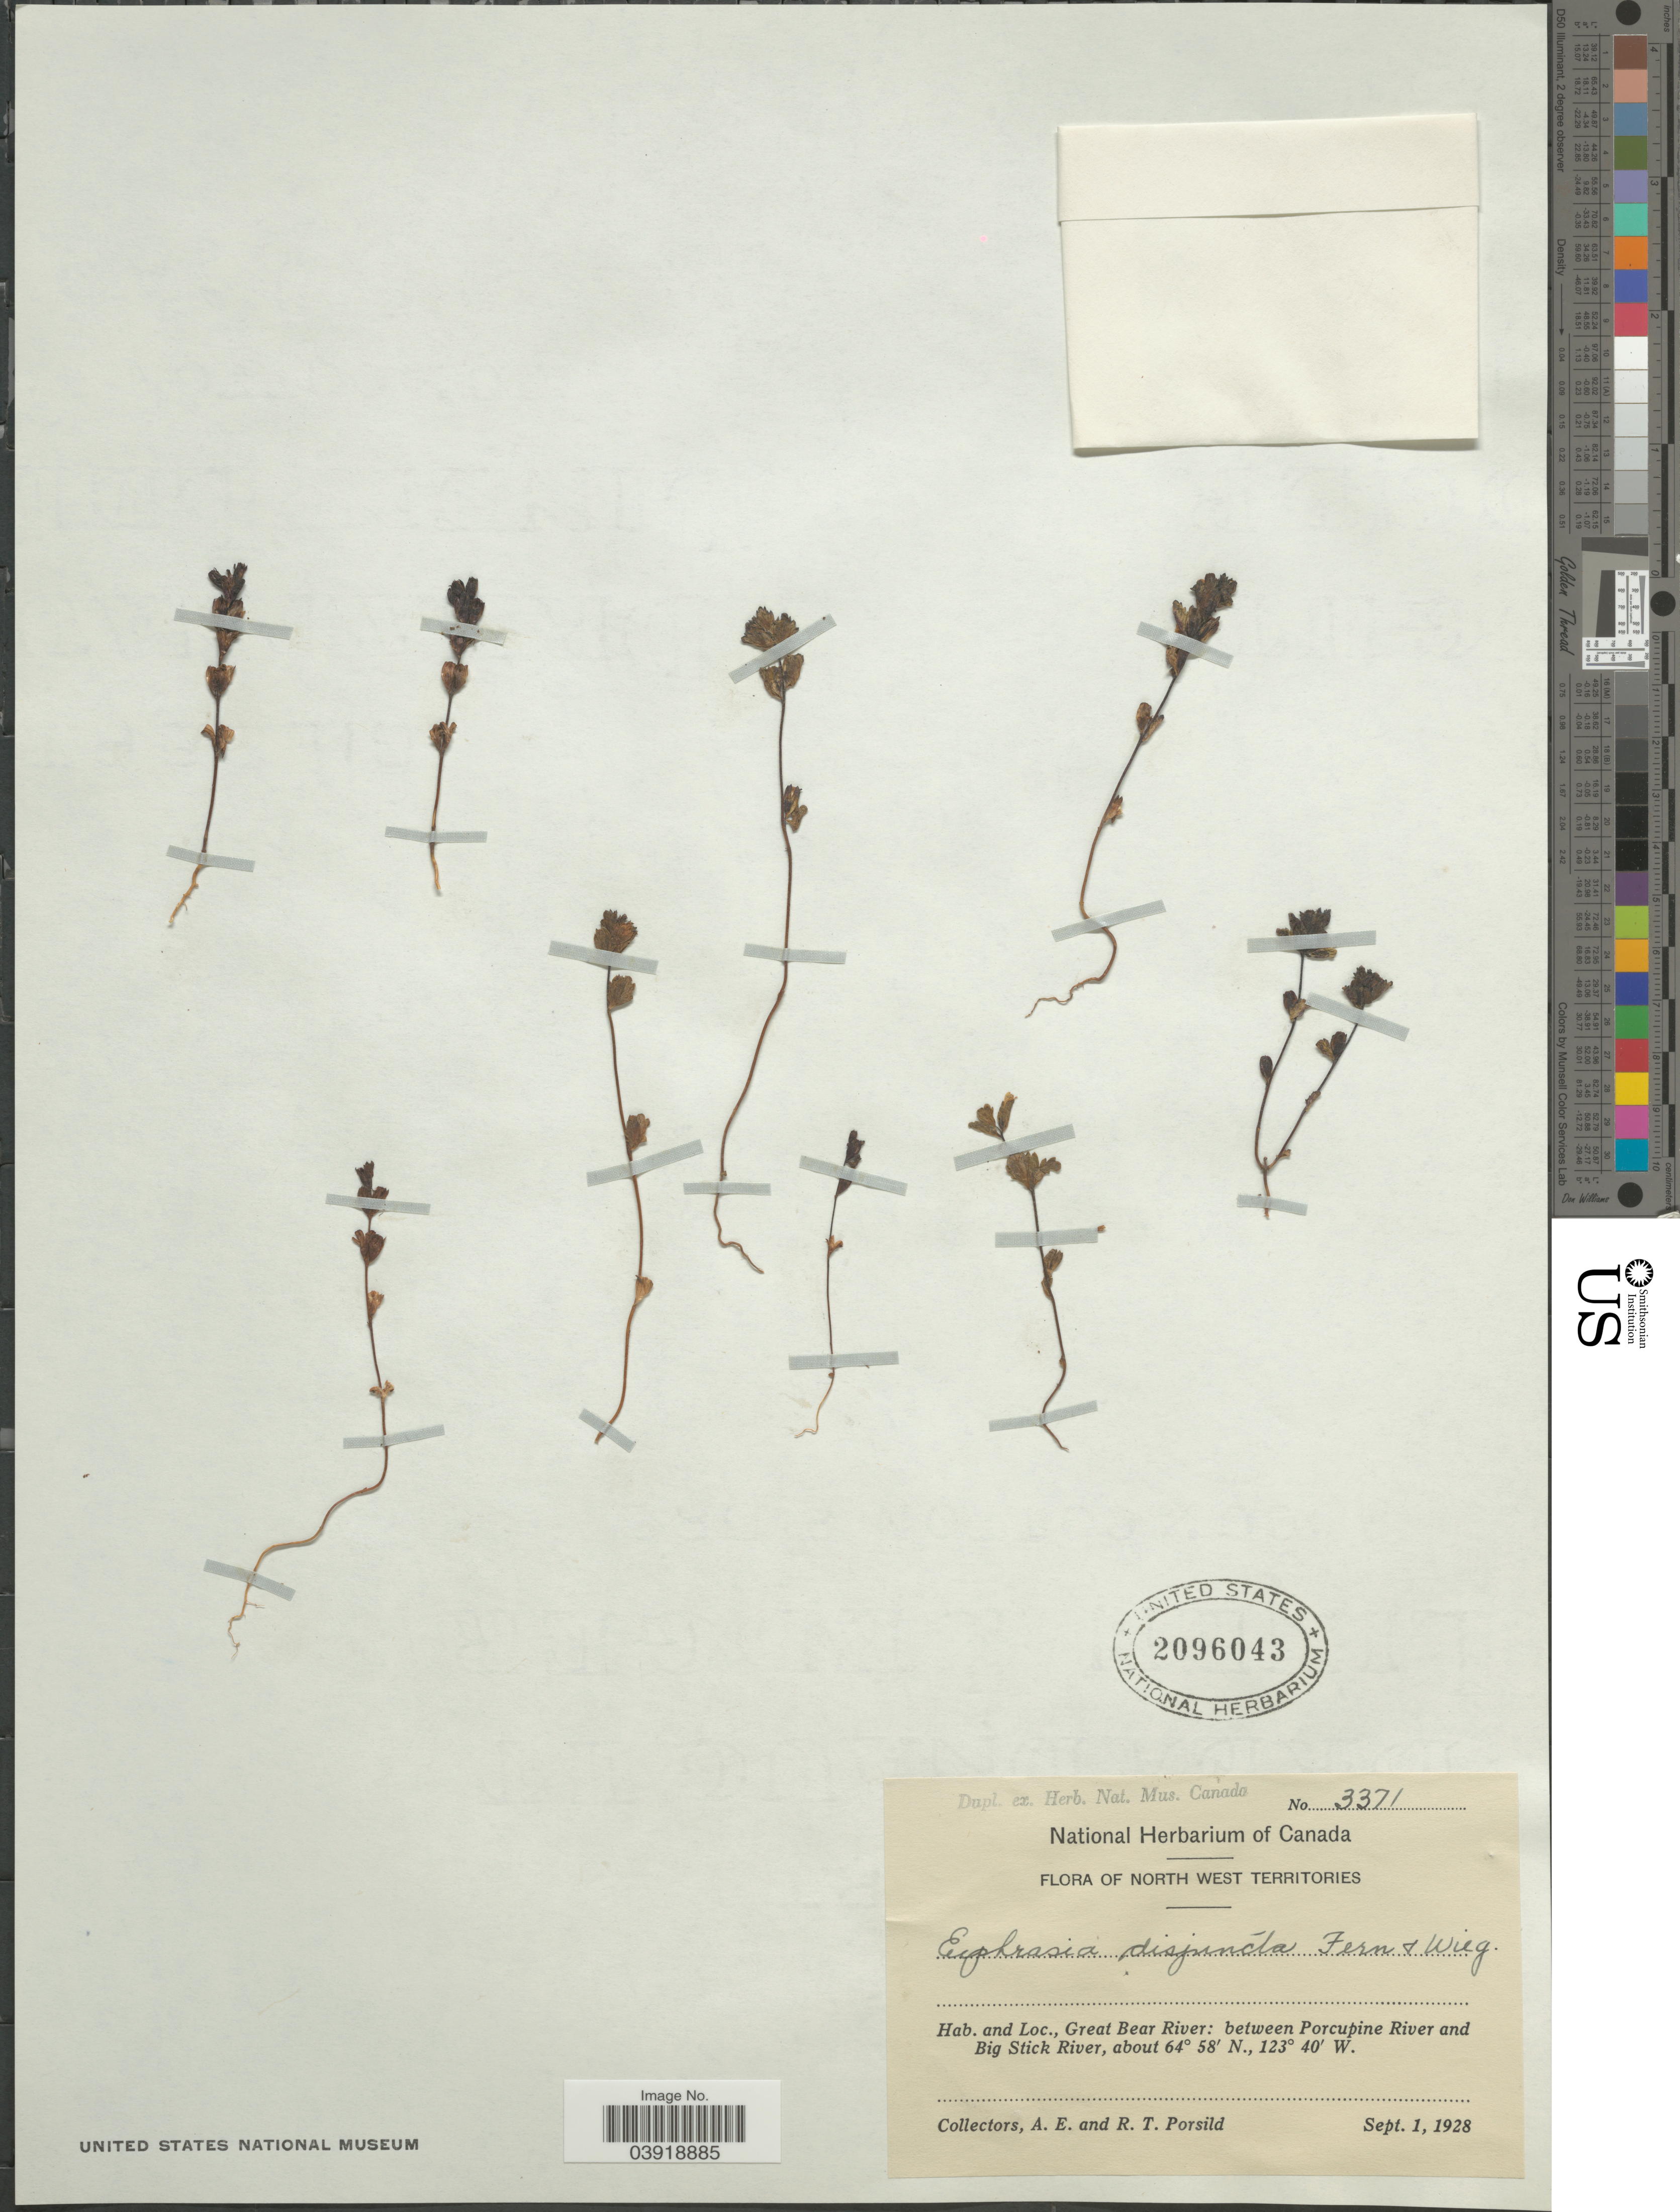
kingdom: Plantae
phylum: Tracheophyta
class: Magnoliopsida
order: Lamiales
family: Orobanchaceae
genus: Euphrasia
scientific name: Euphrasia disjuncta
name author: Fernald & Wiegand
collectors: A. E. Porsild & R. T. Porsild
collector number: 3371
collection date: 1928-09-01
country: Canada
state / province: Northwest Territories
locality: North West Territories. Great Bear River: between Porcupine River and Big Stick River.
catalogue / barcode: US 2096043